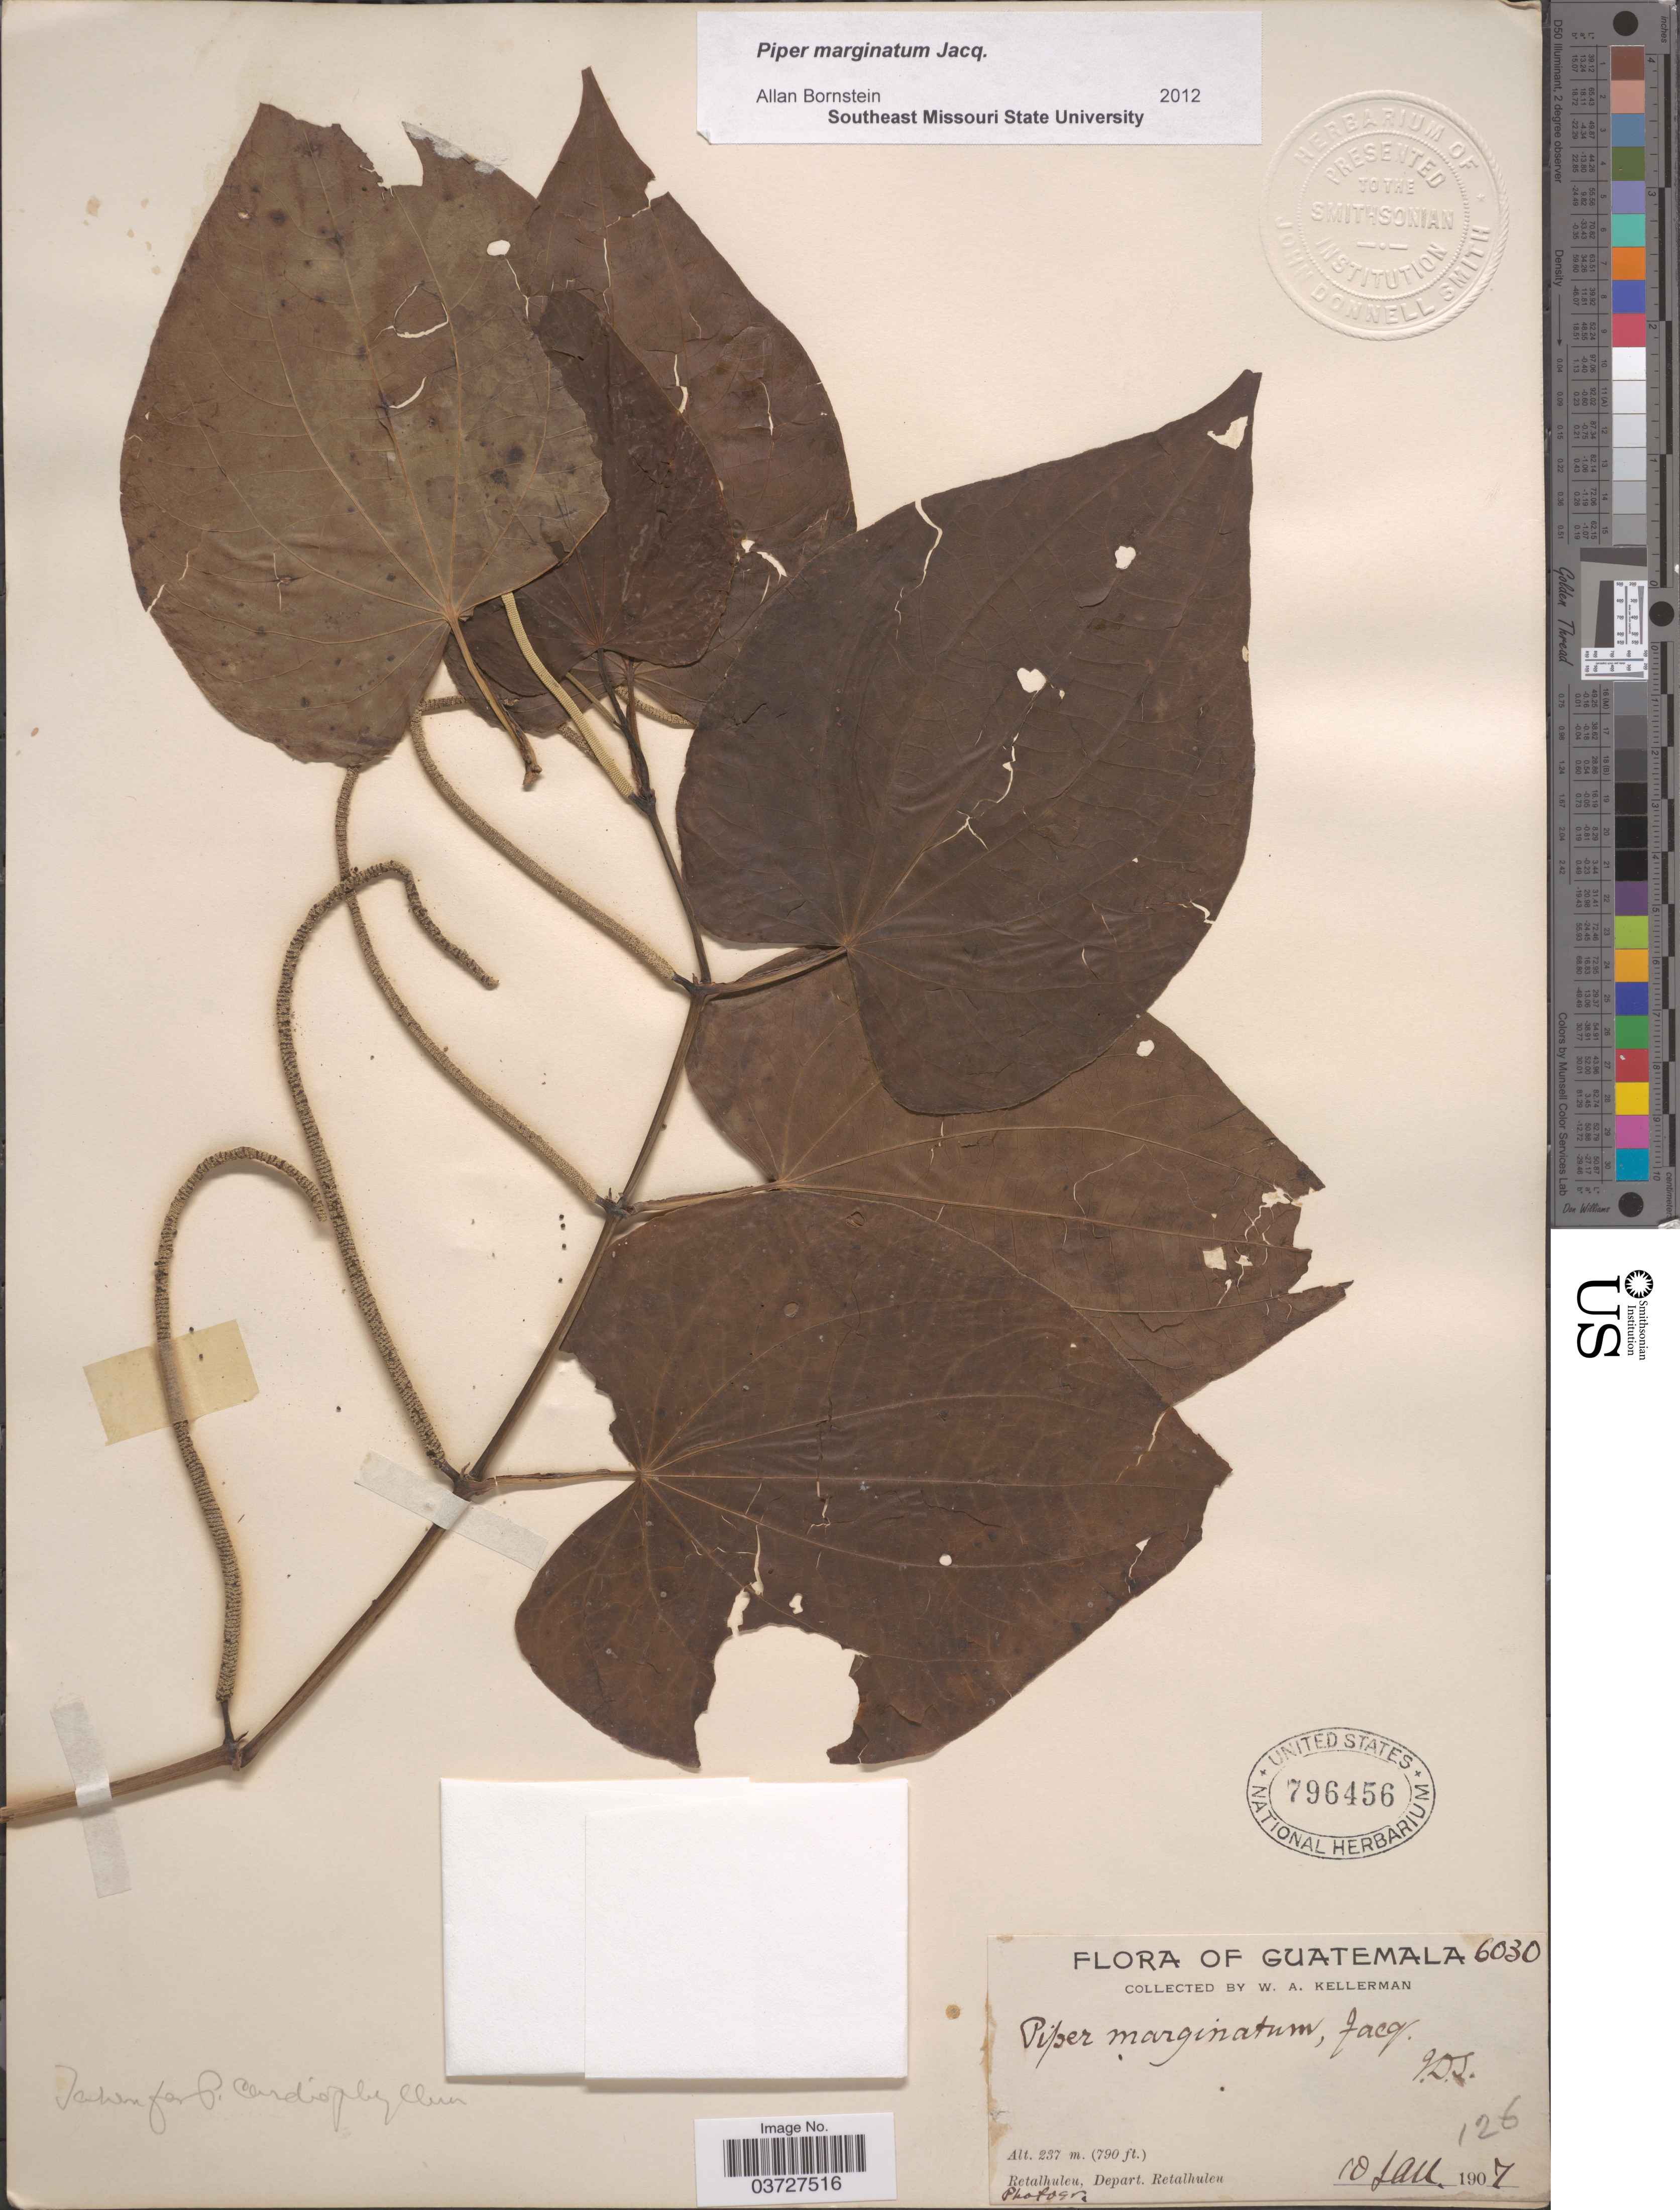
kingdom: Plantae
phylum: Tracheophyta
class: Magnoliopsida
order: Piperales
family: Piperaceae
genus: Piper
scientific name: Piper marginatum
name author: Jacq.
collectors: W. Kellerman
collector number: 6030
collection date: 1907-01-10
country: Guatemala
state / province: Retalhuleu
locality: Retalhuleu, Depart. Retalhuleu.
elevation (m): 237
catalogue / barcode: US 796456